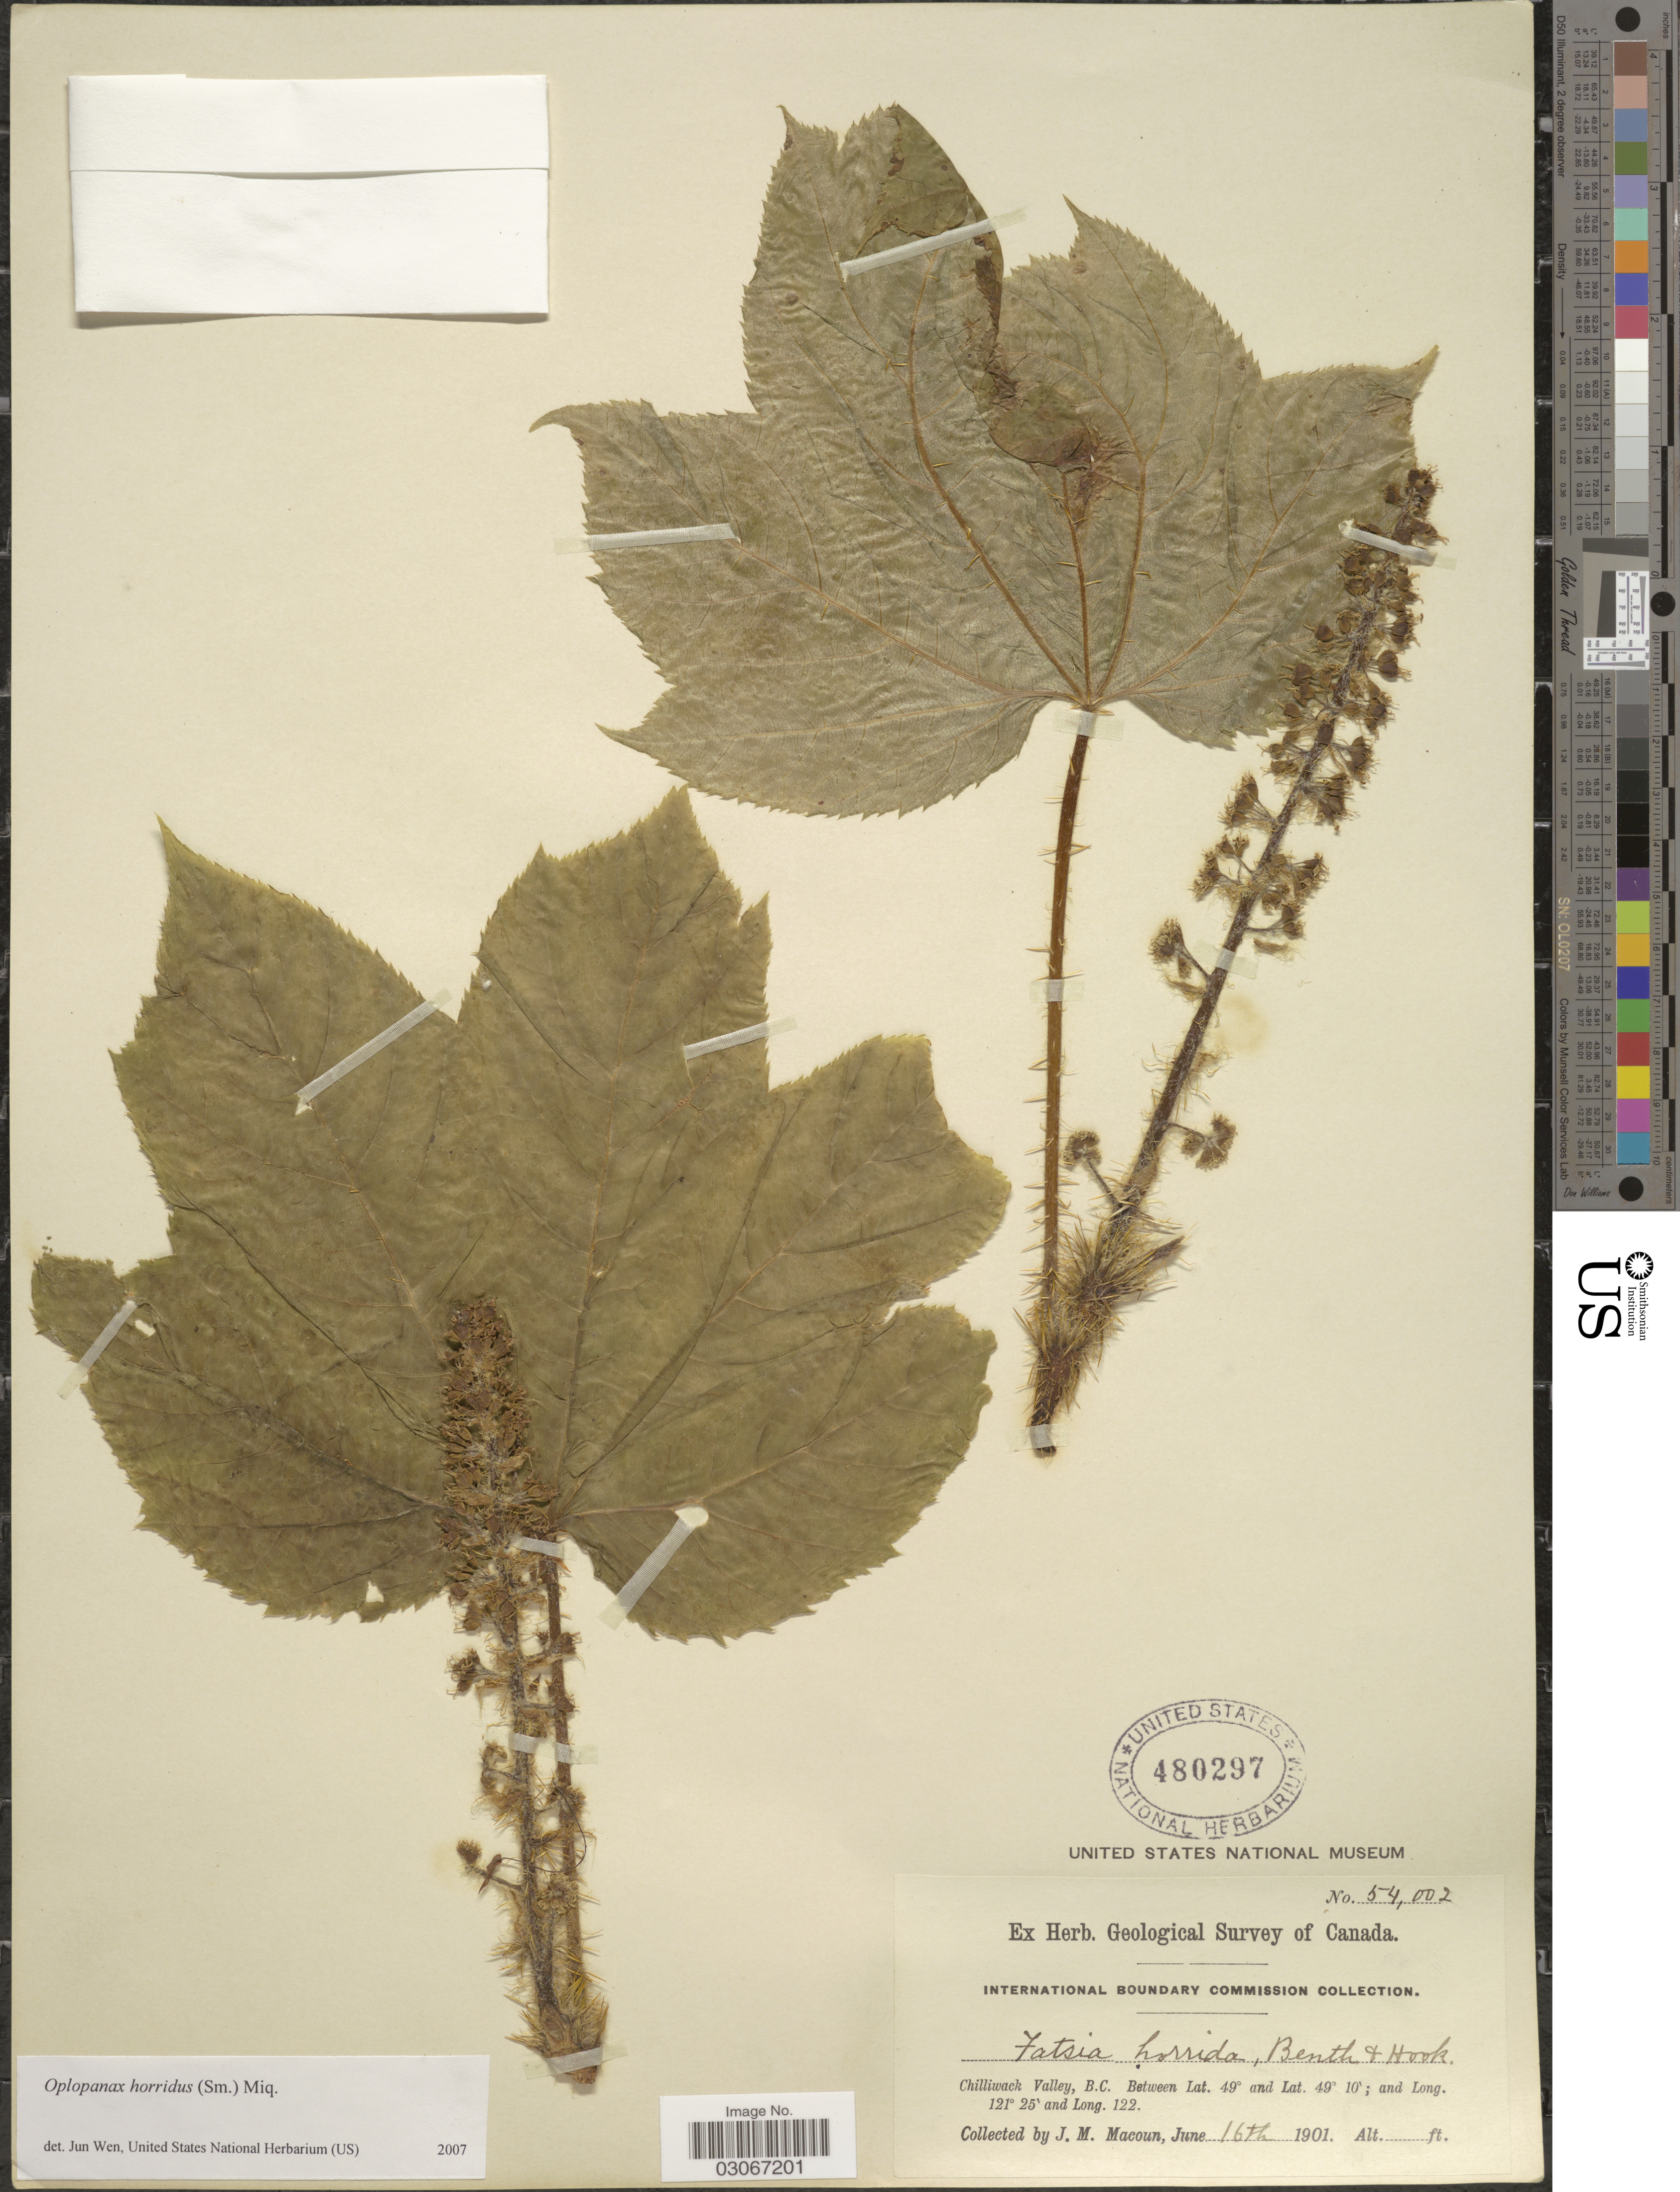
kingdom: Plantae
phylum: Tracheophyta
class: Magnoliopsida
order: Apiales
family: Apiaceae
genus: Opopanax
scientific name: Opopanax horridus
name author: Miq. ex Dippel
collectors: J. M. Macoun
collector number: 54002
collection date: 1901-06-16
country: Canada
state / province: British Columbia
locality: Chilliwack Valley, B.C.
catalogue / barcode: US 480297